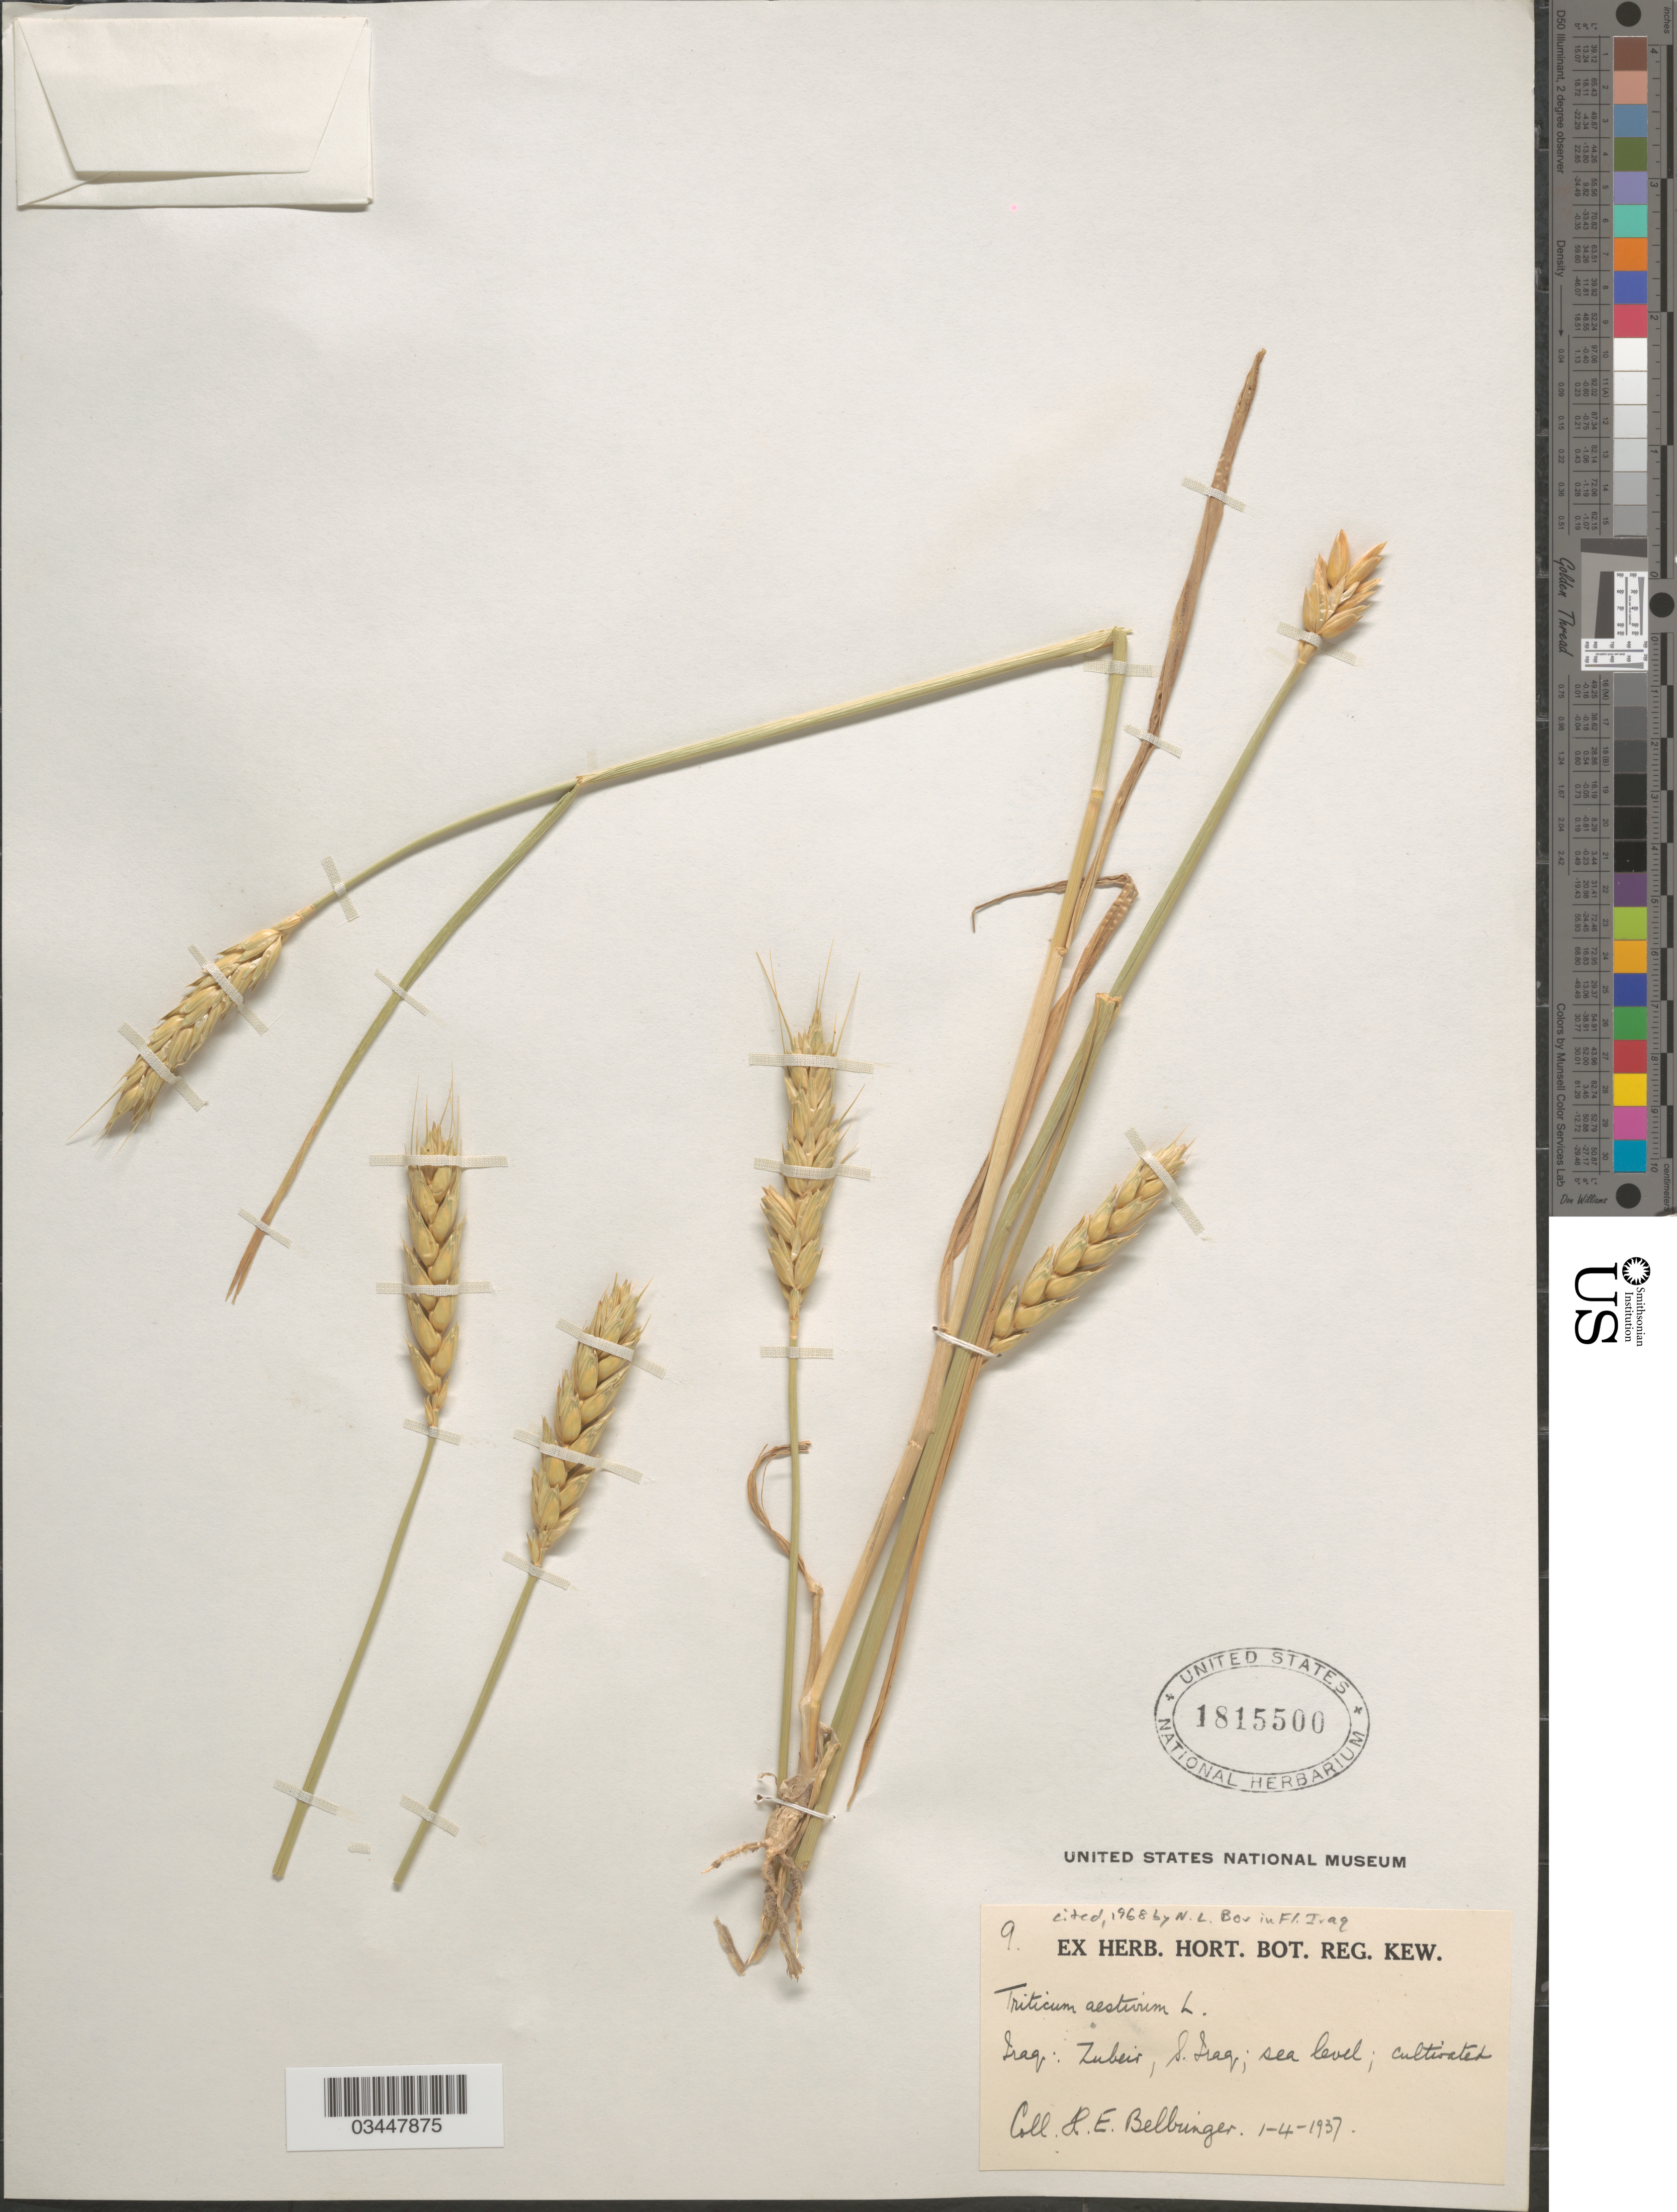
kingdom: Plantae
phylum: Tracheophyta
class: Liliopsida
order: Poales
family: Poaceae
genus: Triticum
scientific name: Triticum aestivum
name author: L.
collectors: H. Belbinger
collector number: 9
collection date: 1937-04-01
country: Iraq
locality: Zubeir, S. Iraq; cultivated.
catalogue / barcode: US 1815500